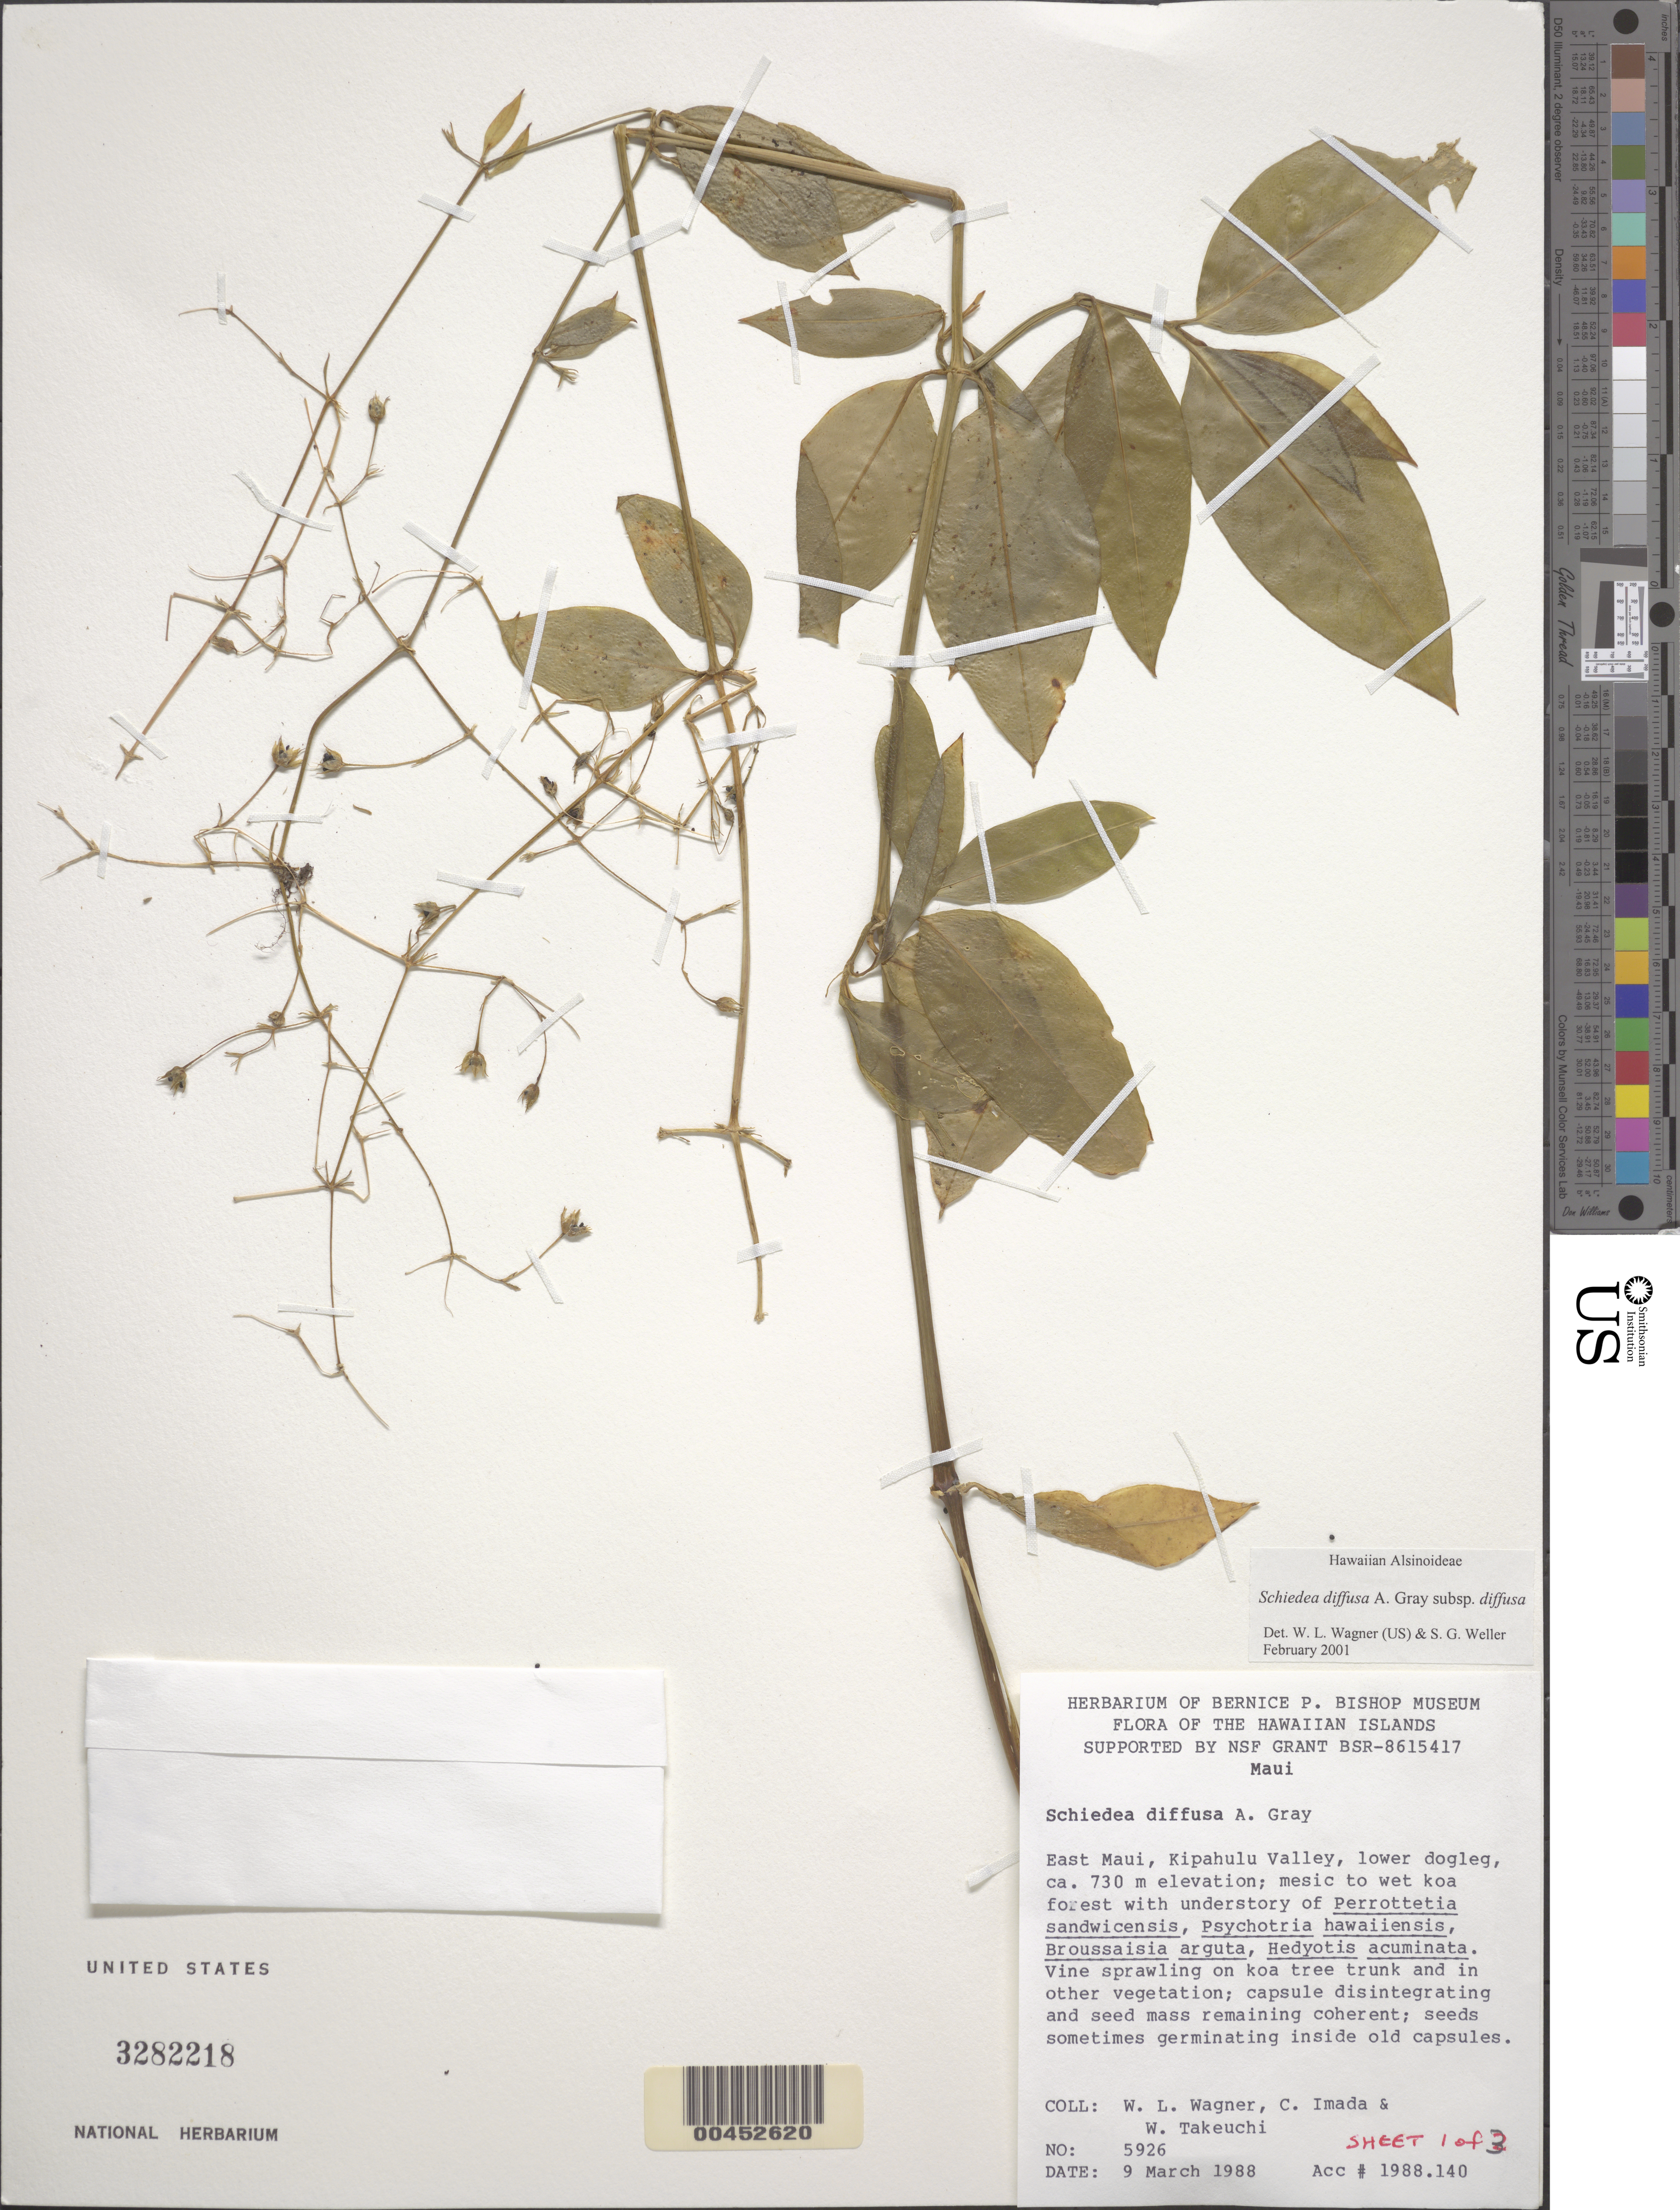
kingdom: Plantae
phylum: Tracheophyta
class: Magnoliopsida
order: Caryophyllales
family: Caryophyllaceae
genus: Schiedea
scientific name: Schiedea diffusa subsp. diffusa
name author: A. Gray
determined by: Wagner, W. L.; Weller, Stephen G.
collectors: W. L. Wagner, C. Imada & W. N. Takeuchi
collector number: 5926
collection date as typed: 9 Mar 1988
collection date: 1988-03-09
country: United States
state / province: Hawaii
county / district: Maui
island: Maui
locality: East Maui, Kipahulu Valley, lower dogleg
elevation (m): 730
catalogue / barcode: US 3282218